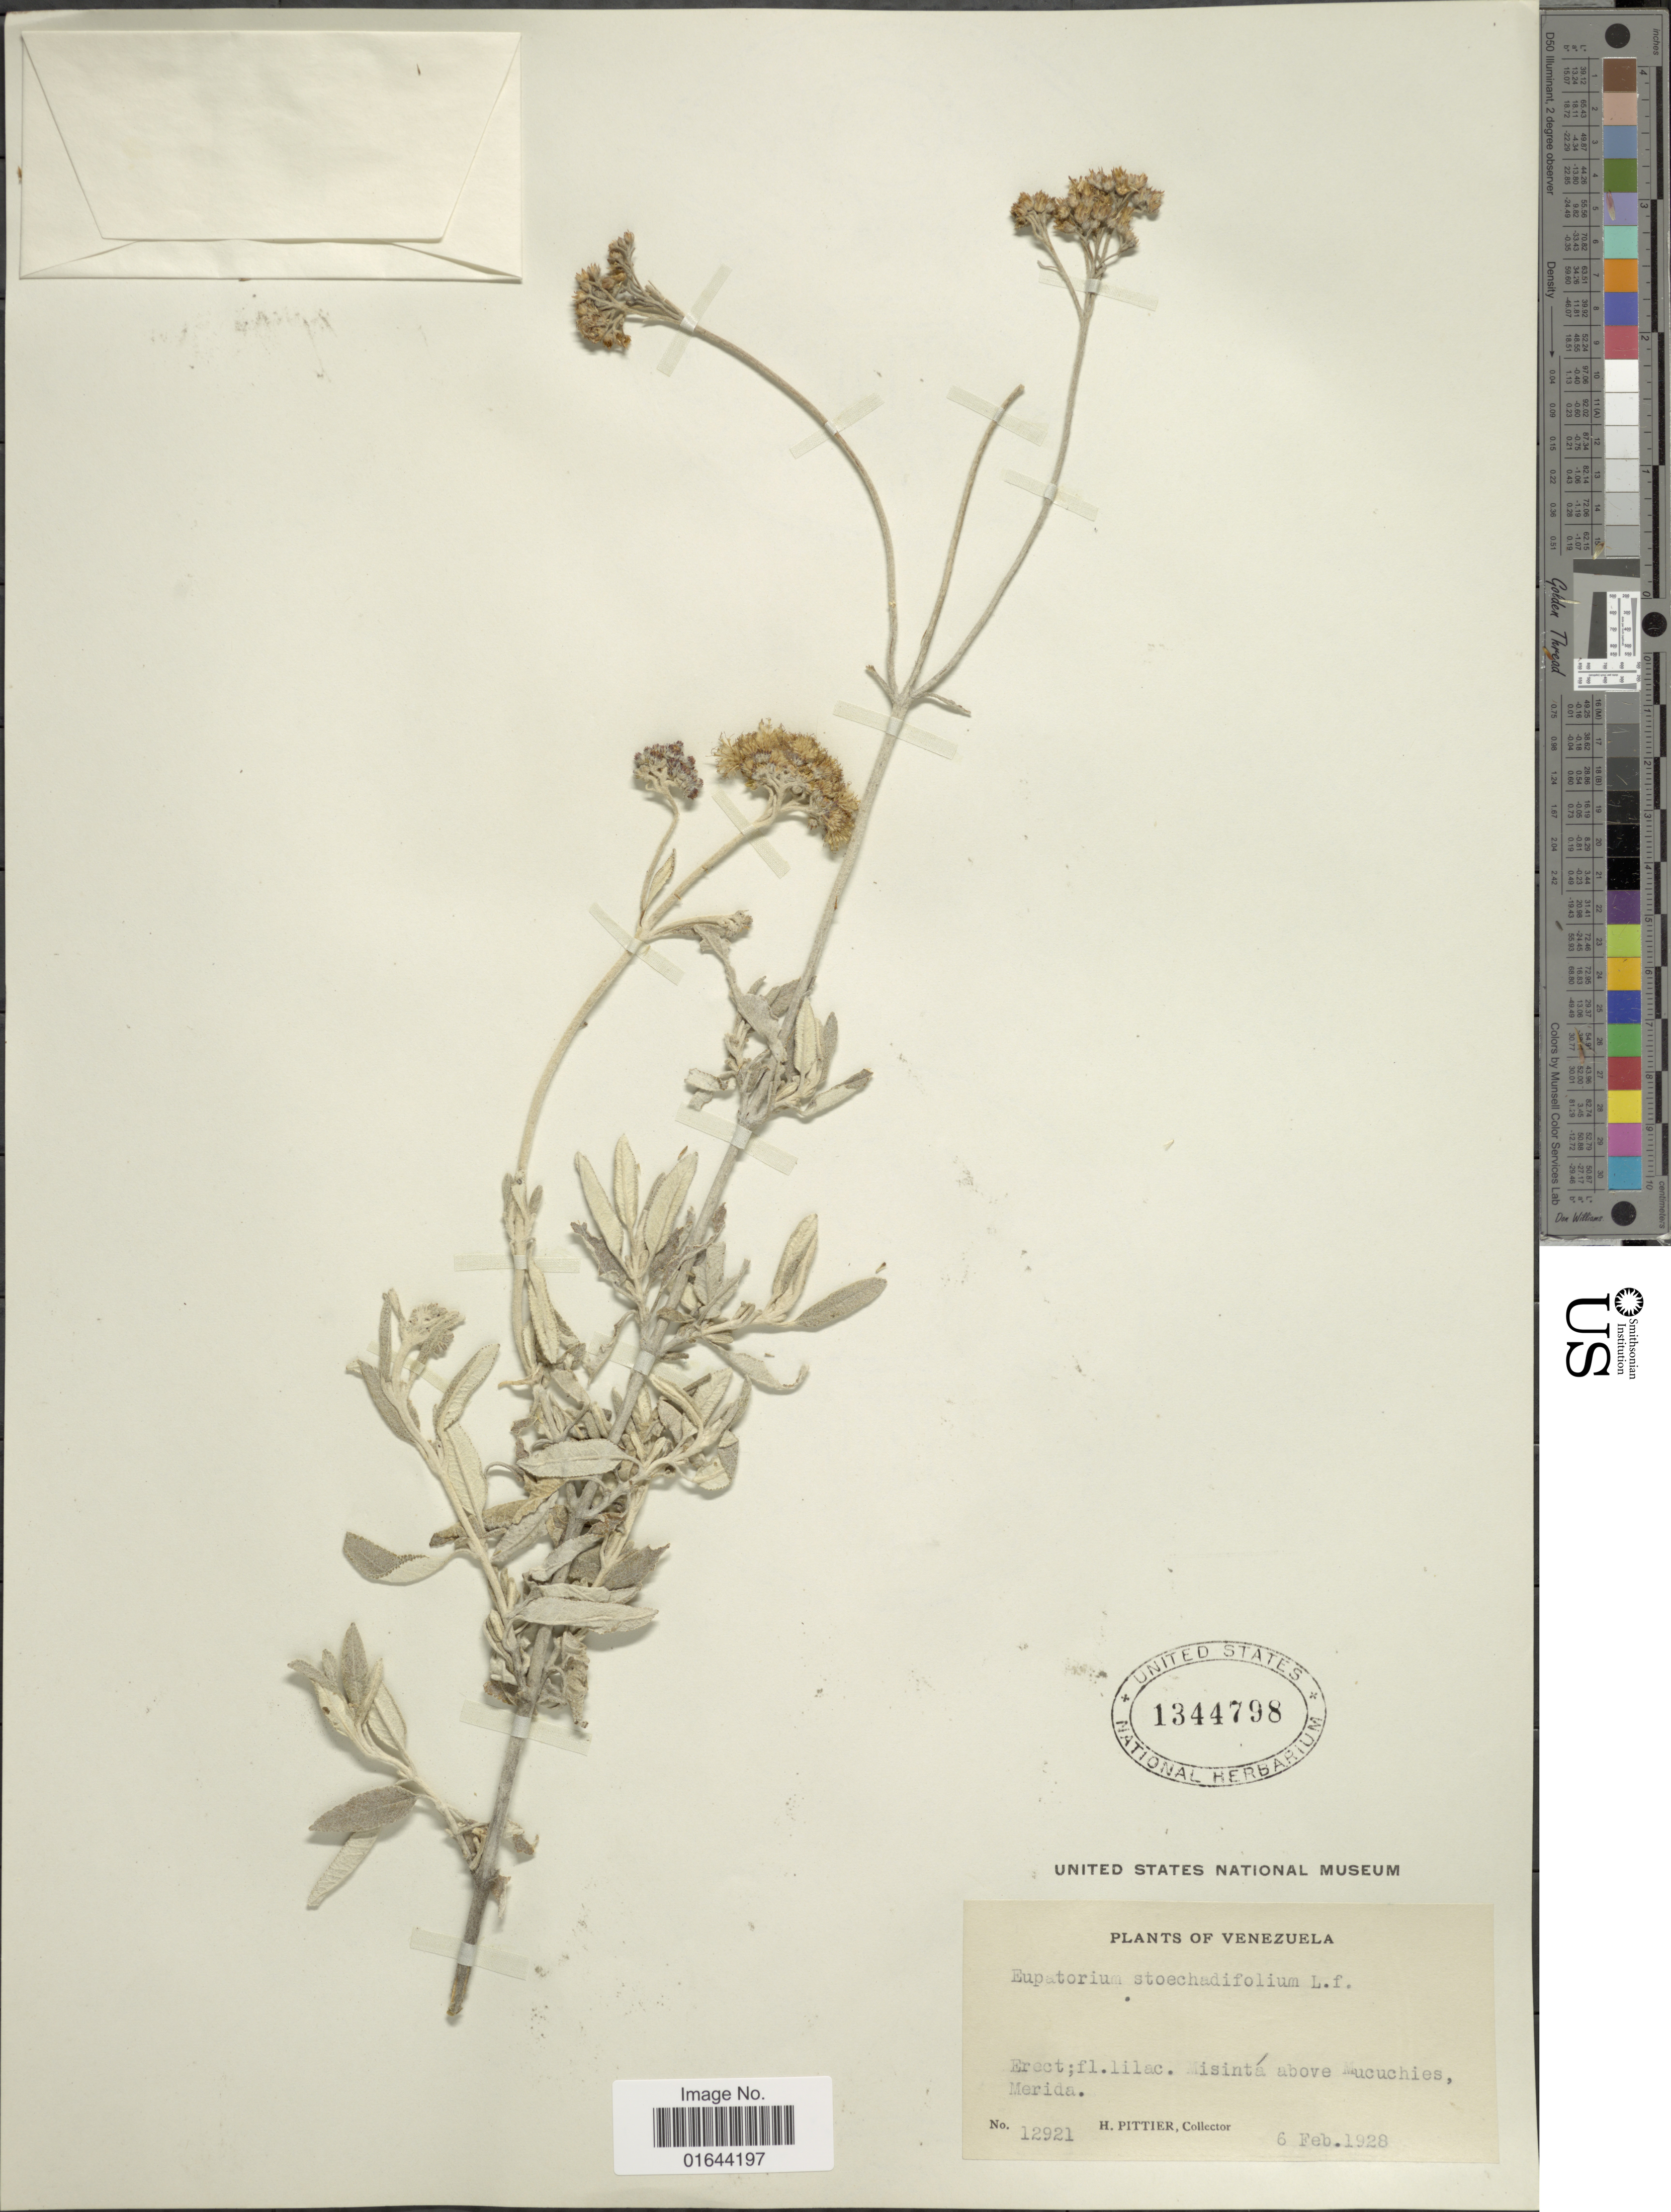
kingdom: Plantae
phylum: Tracheophyta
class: Magnoliopsida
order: Asterales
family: Asteraceae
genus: Lourteigia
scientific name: Lourteigia stoechadifolia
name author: (L. f.) R.M. King & H. Rob.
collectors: H. F. Pittier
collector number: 12921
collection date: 1928-02-06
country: Venezuela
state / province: Mérida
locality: Misinrta above Mucuchies, Merida.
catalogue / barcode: US 1344798